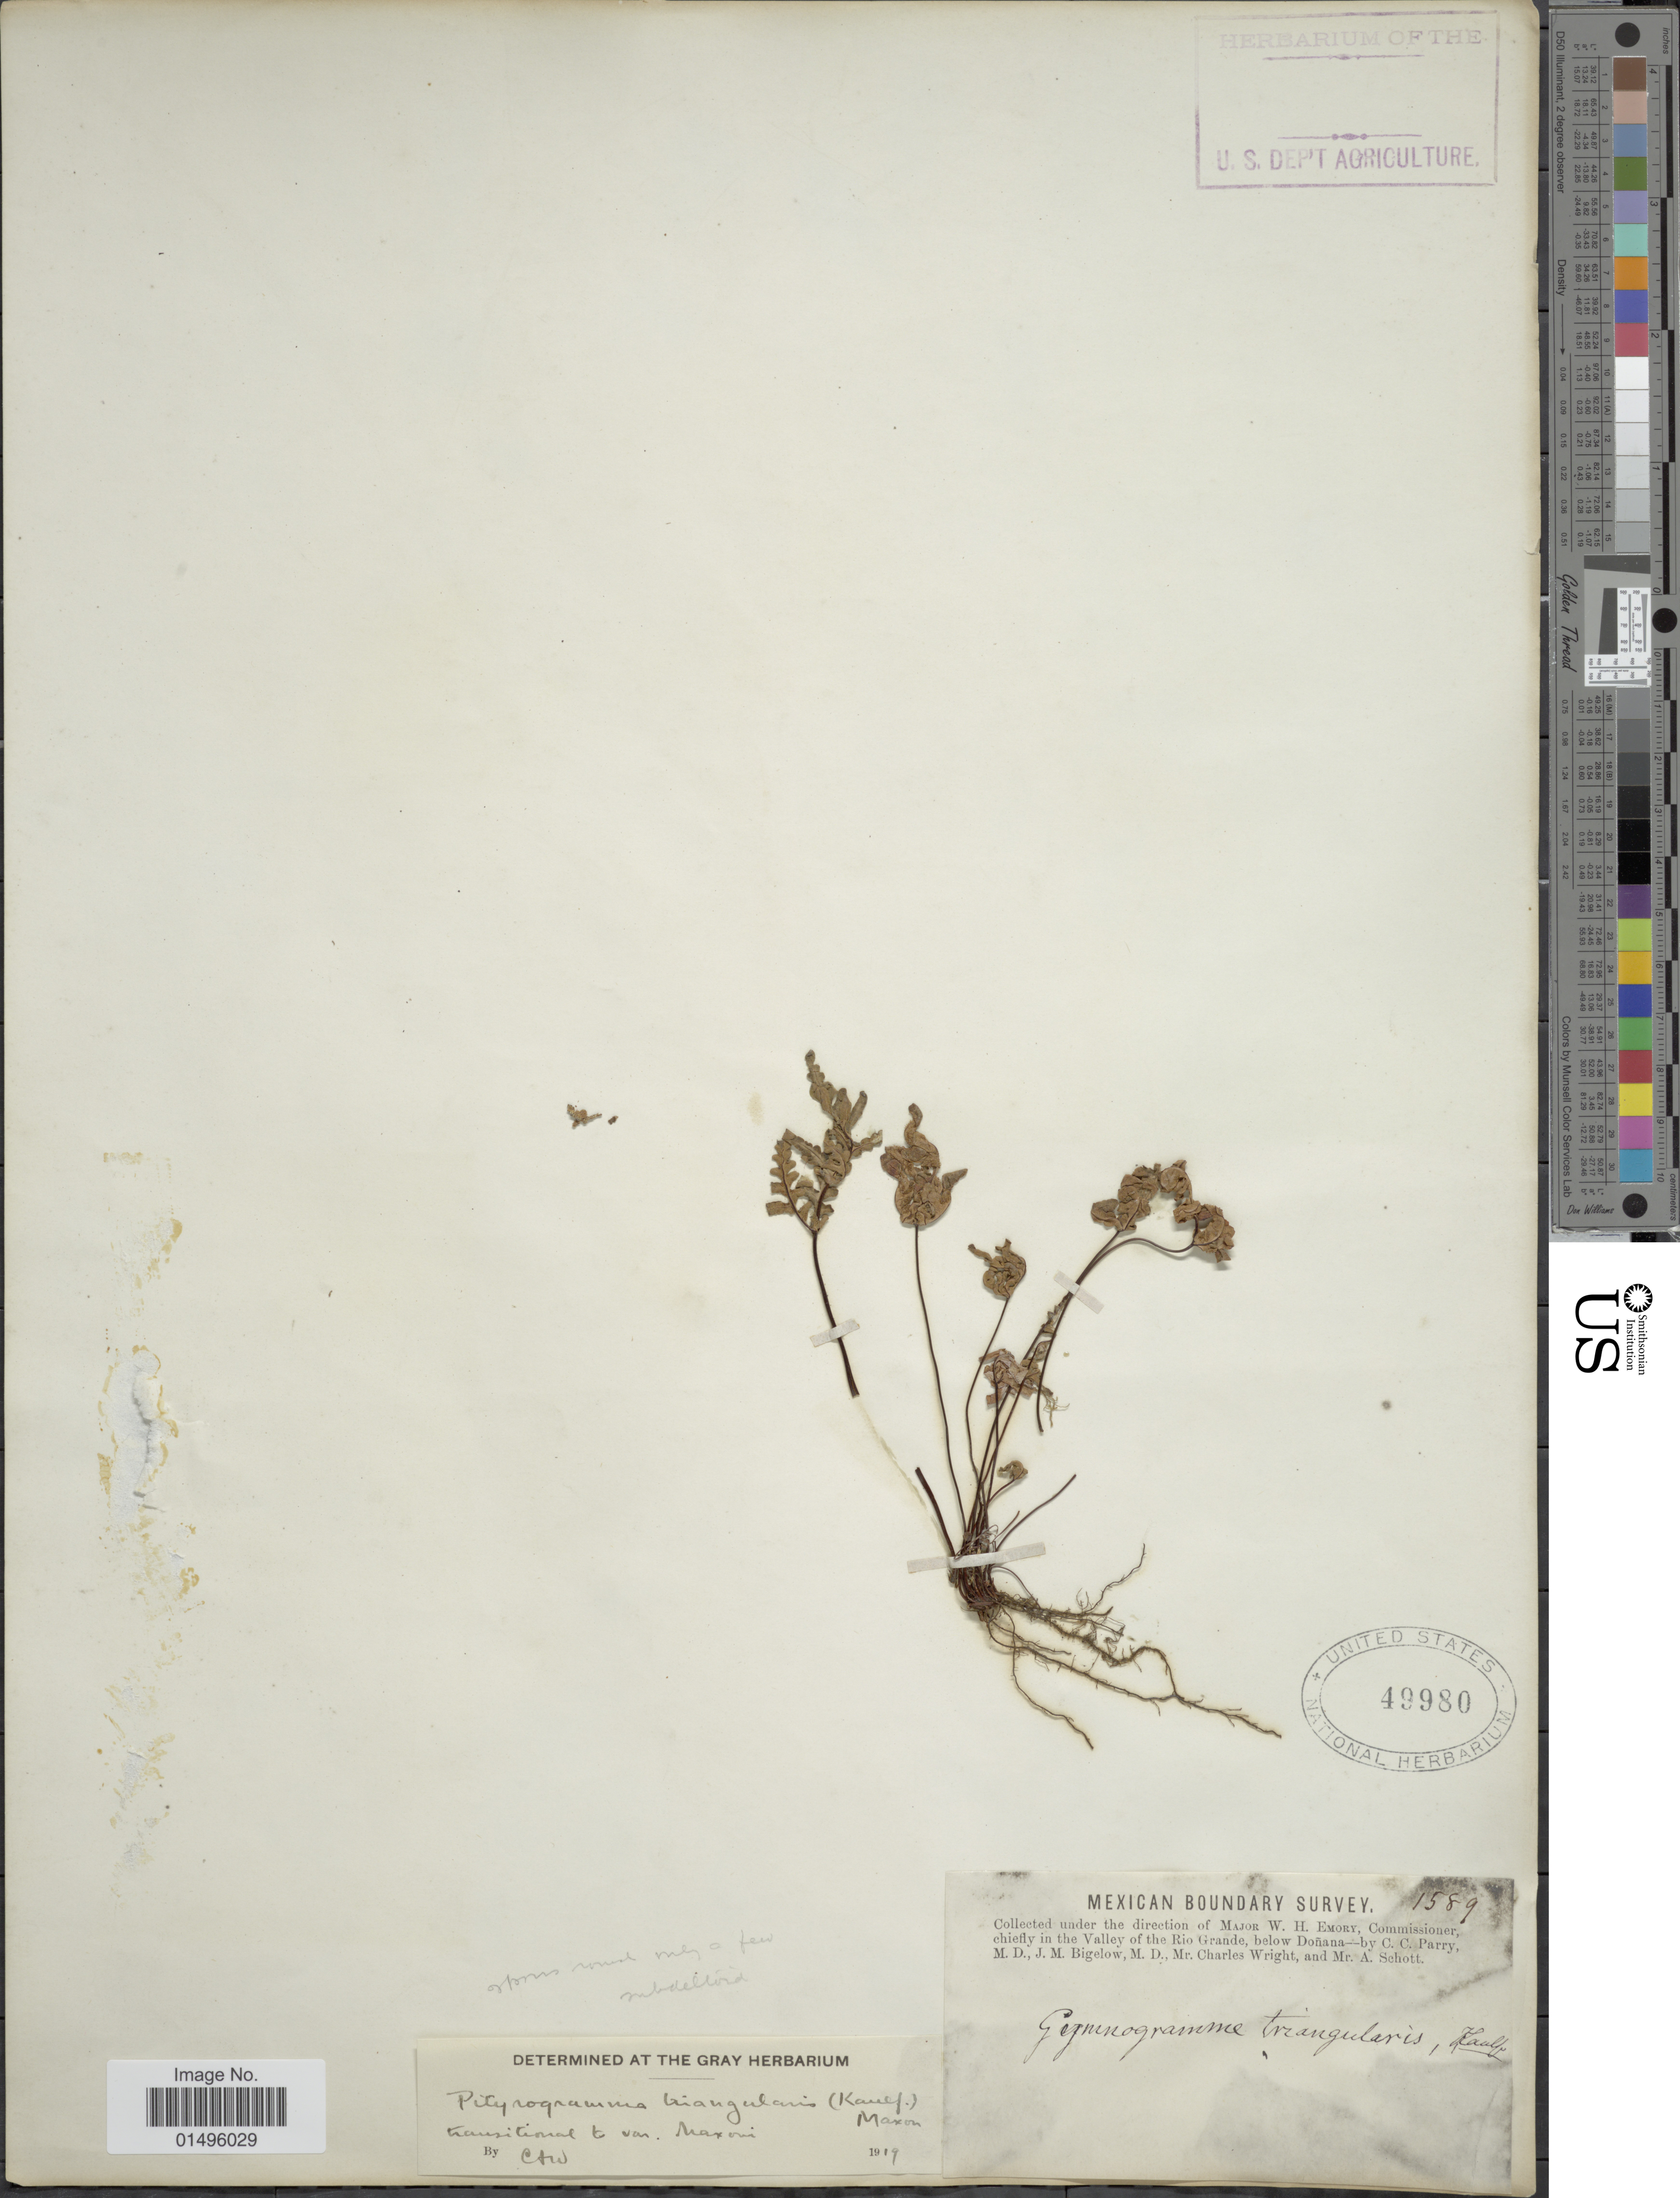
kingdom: Plantae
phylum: Tracheophyta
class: Polypodiopsida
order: Polypodiales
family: Pteridaceae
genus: Pentagramma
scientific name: Pentagramma maxonii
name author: (Weath.) Schuettp. & Windham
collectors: W. H. Emory, C. C. Parry, J. M. Bigelow, C. Wright & A. Schott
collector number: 1589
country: Mexico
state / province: México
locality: Mexican, Valley of the Rio Grande, below Donana.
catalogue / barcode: US 49980